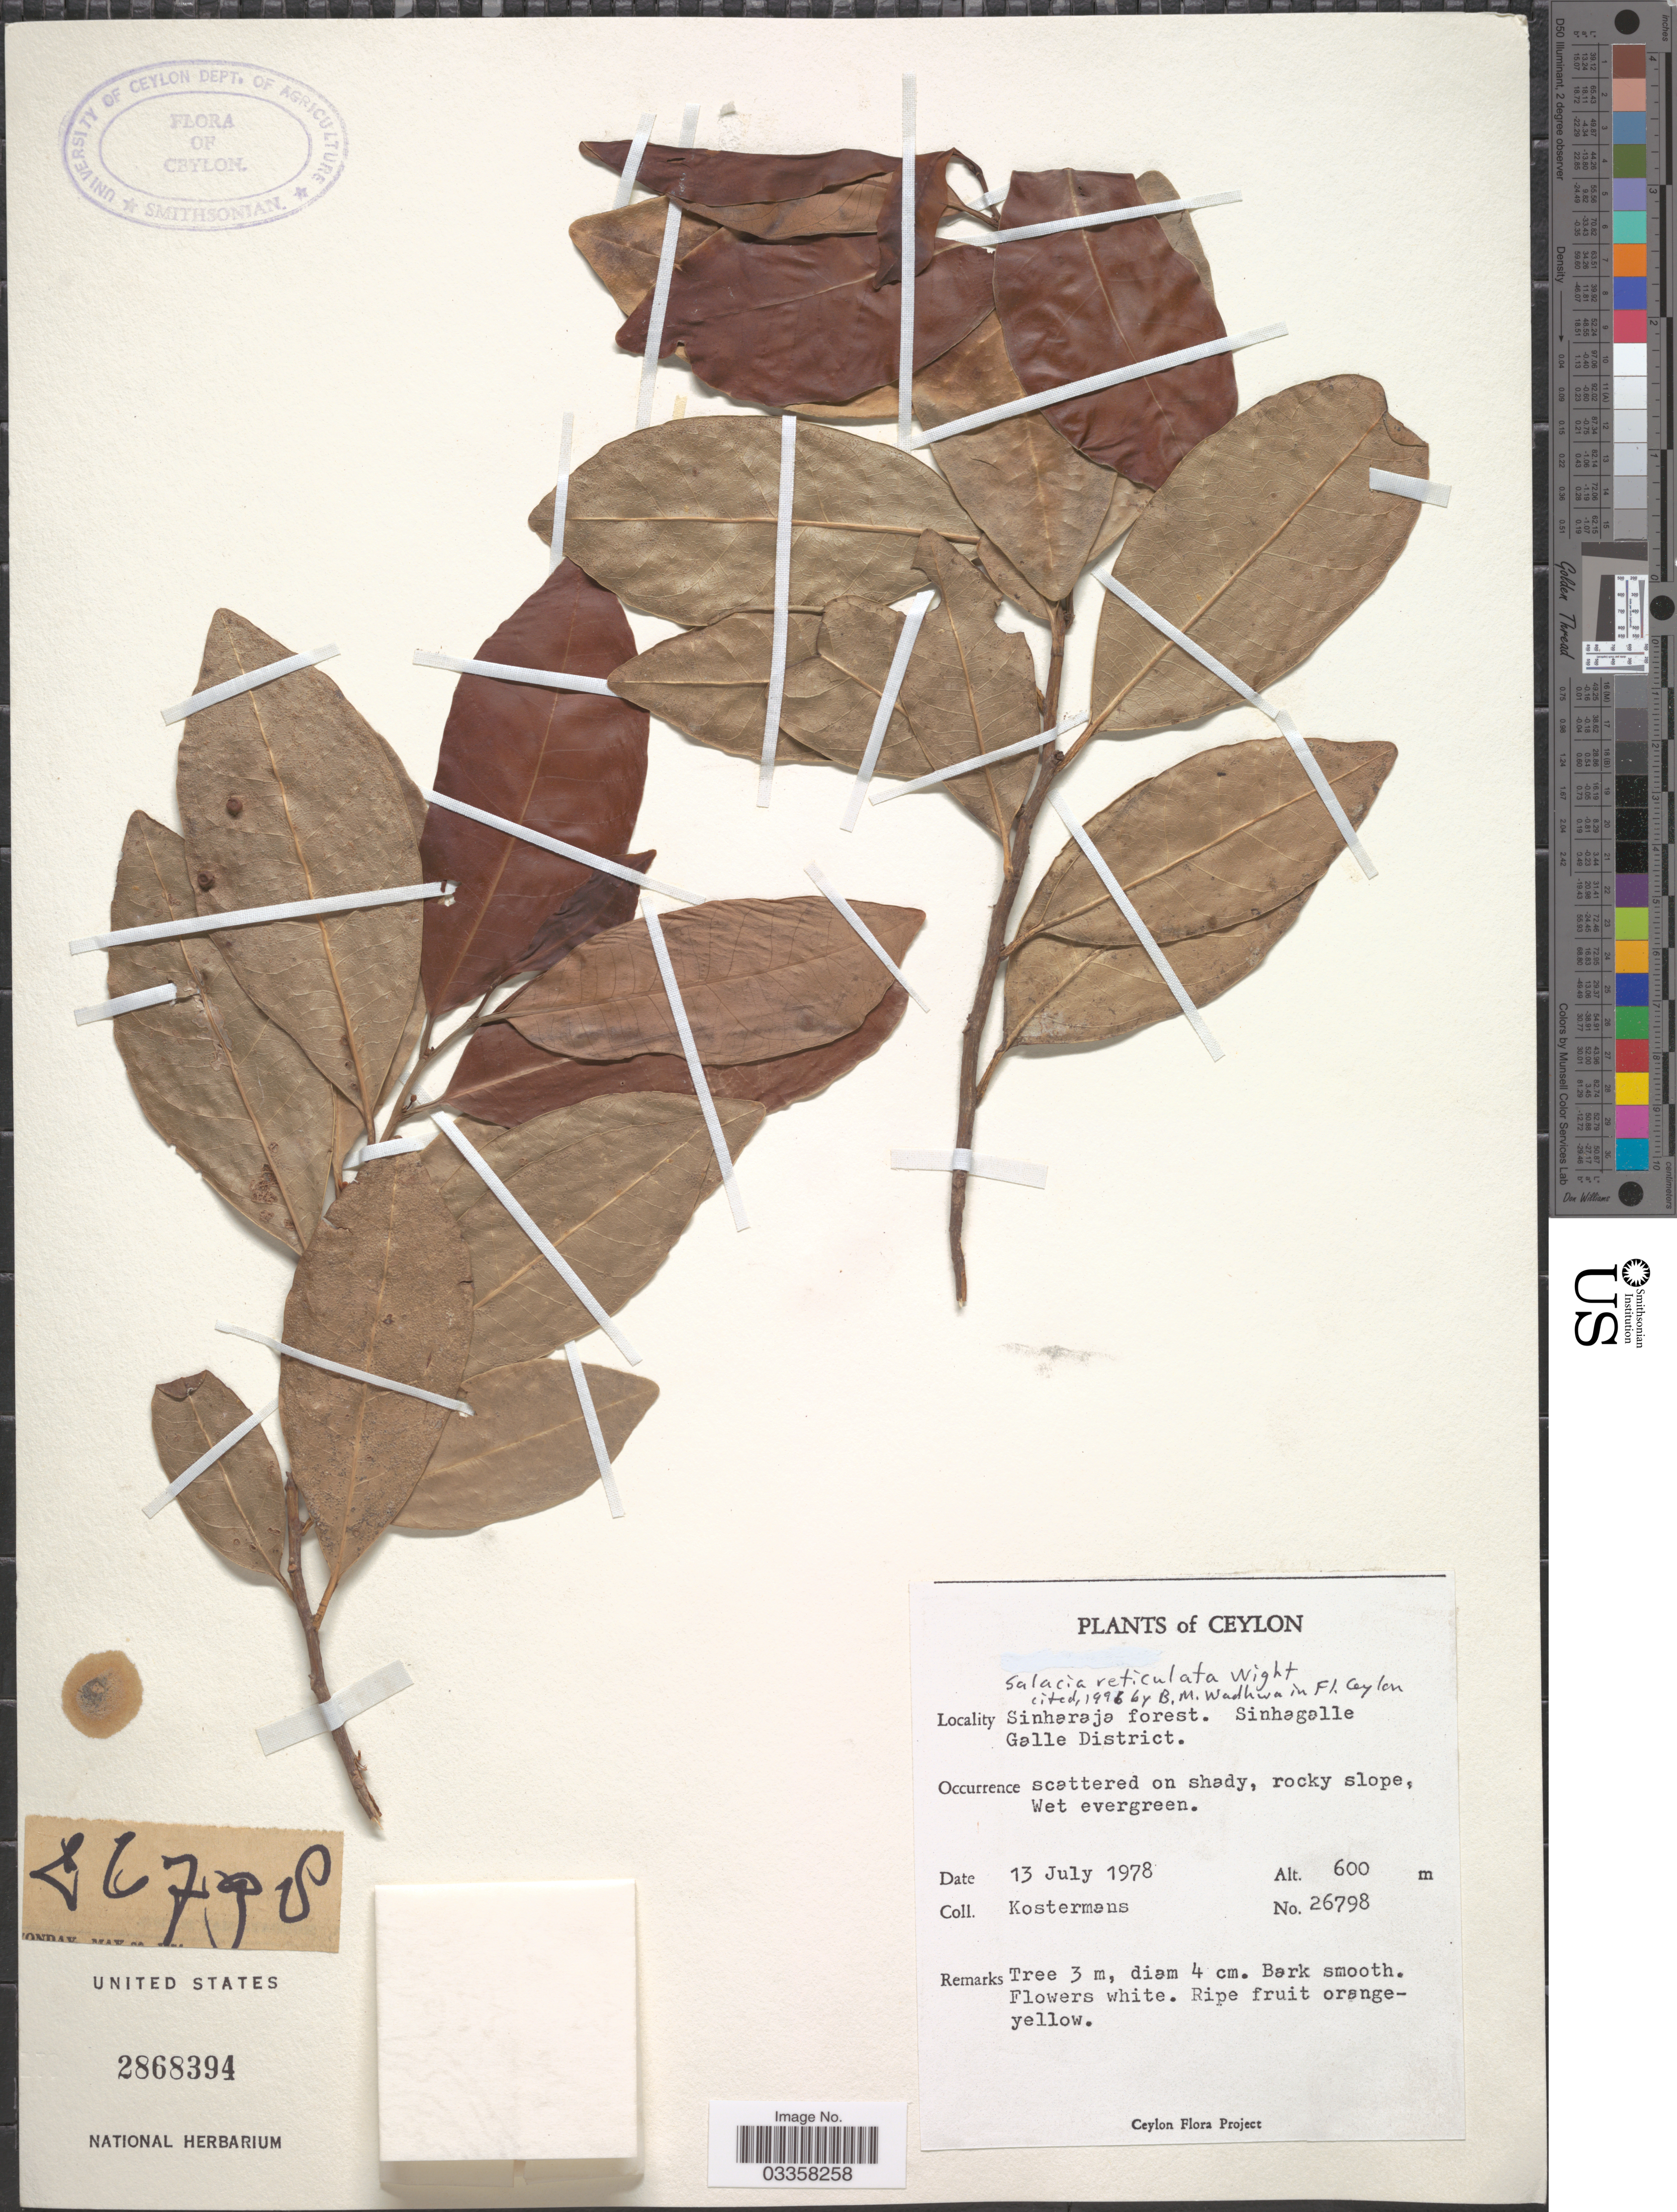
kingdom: Plantae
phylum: Tracheophyta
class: Magnoliopsida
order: Celastrales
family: Celastraceae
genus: Salacia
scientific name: Salacia reticulata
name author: Wight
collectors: Kostermans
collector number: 26798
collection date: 1978-07-13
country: Sri Lanka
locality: Ceylon. Sinharaja forest. Sinhagalle Galle District.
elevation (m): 600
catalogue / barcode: US 2868394